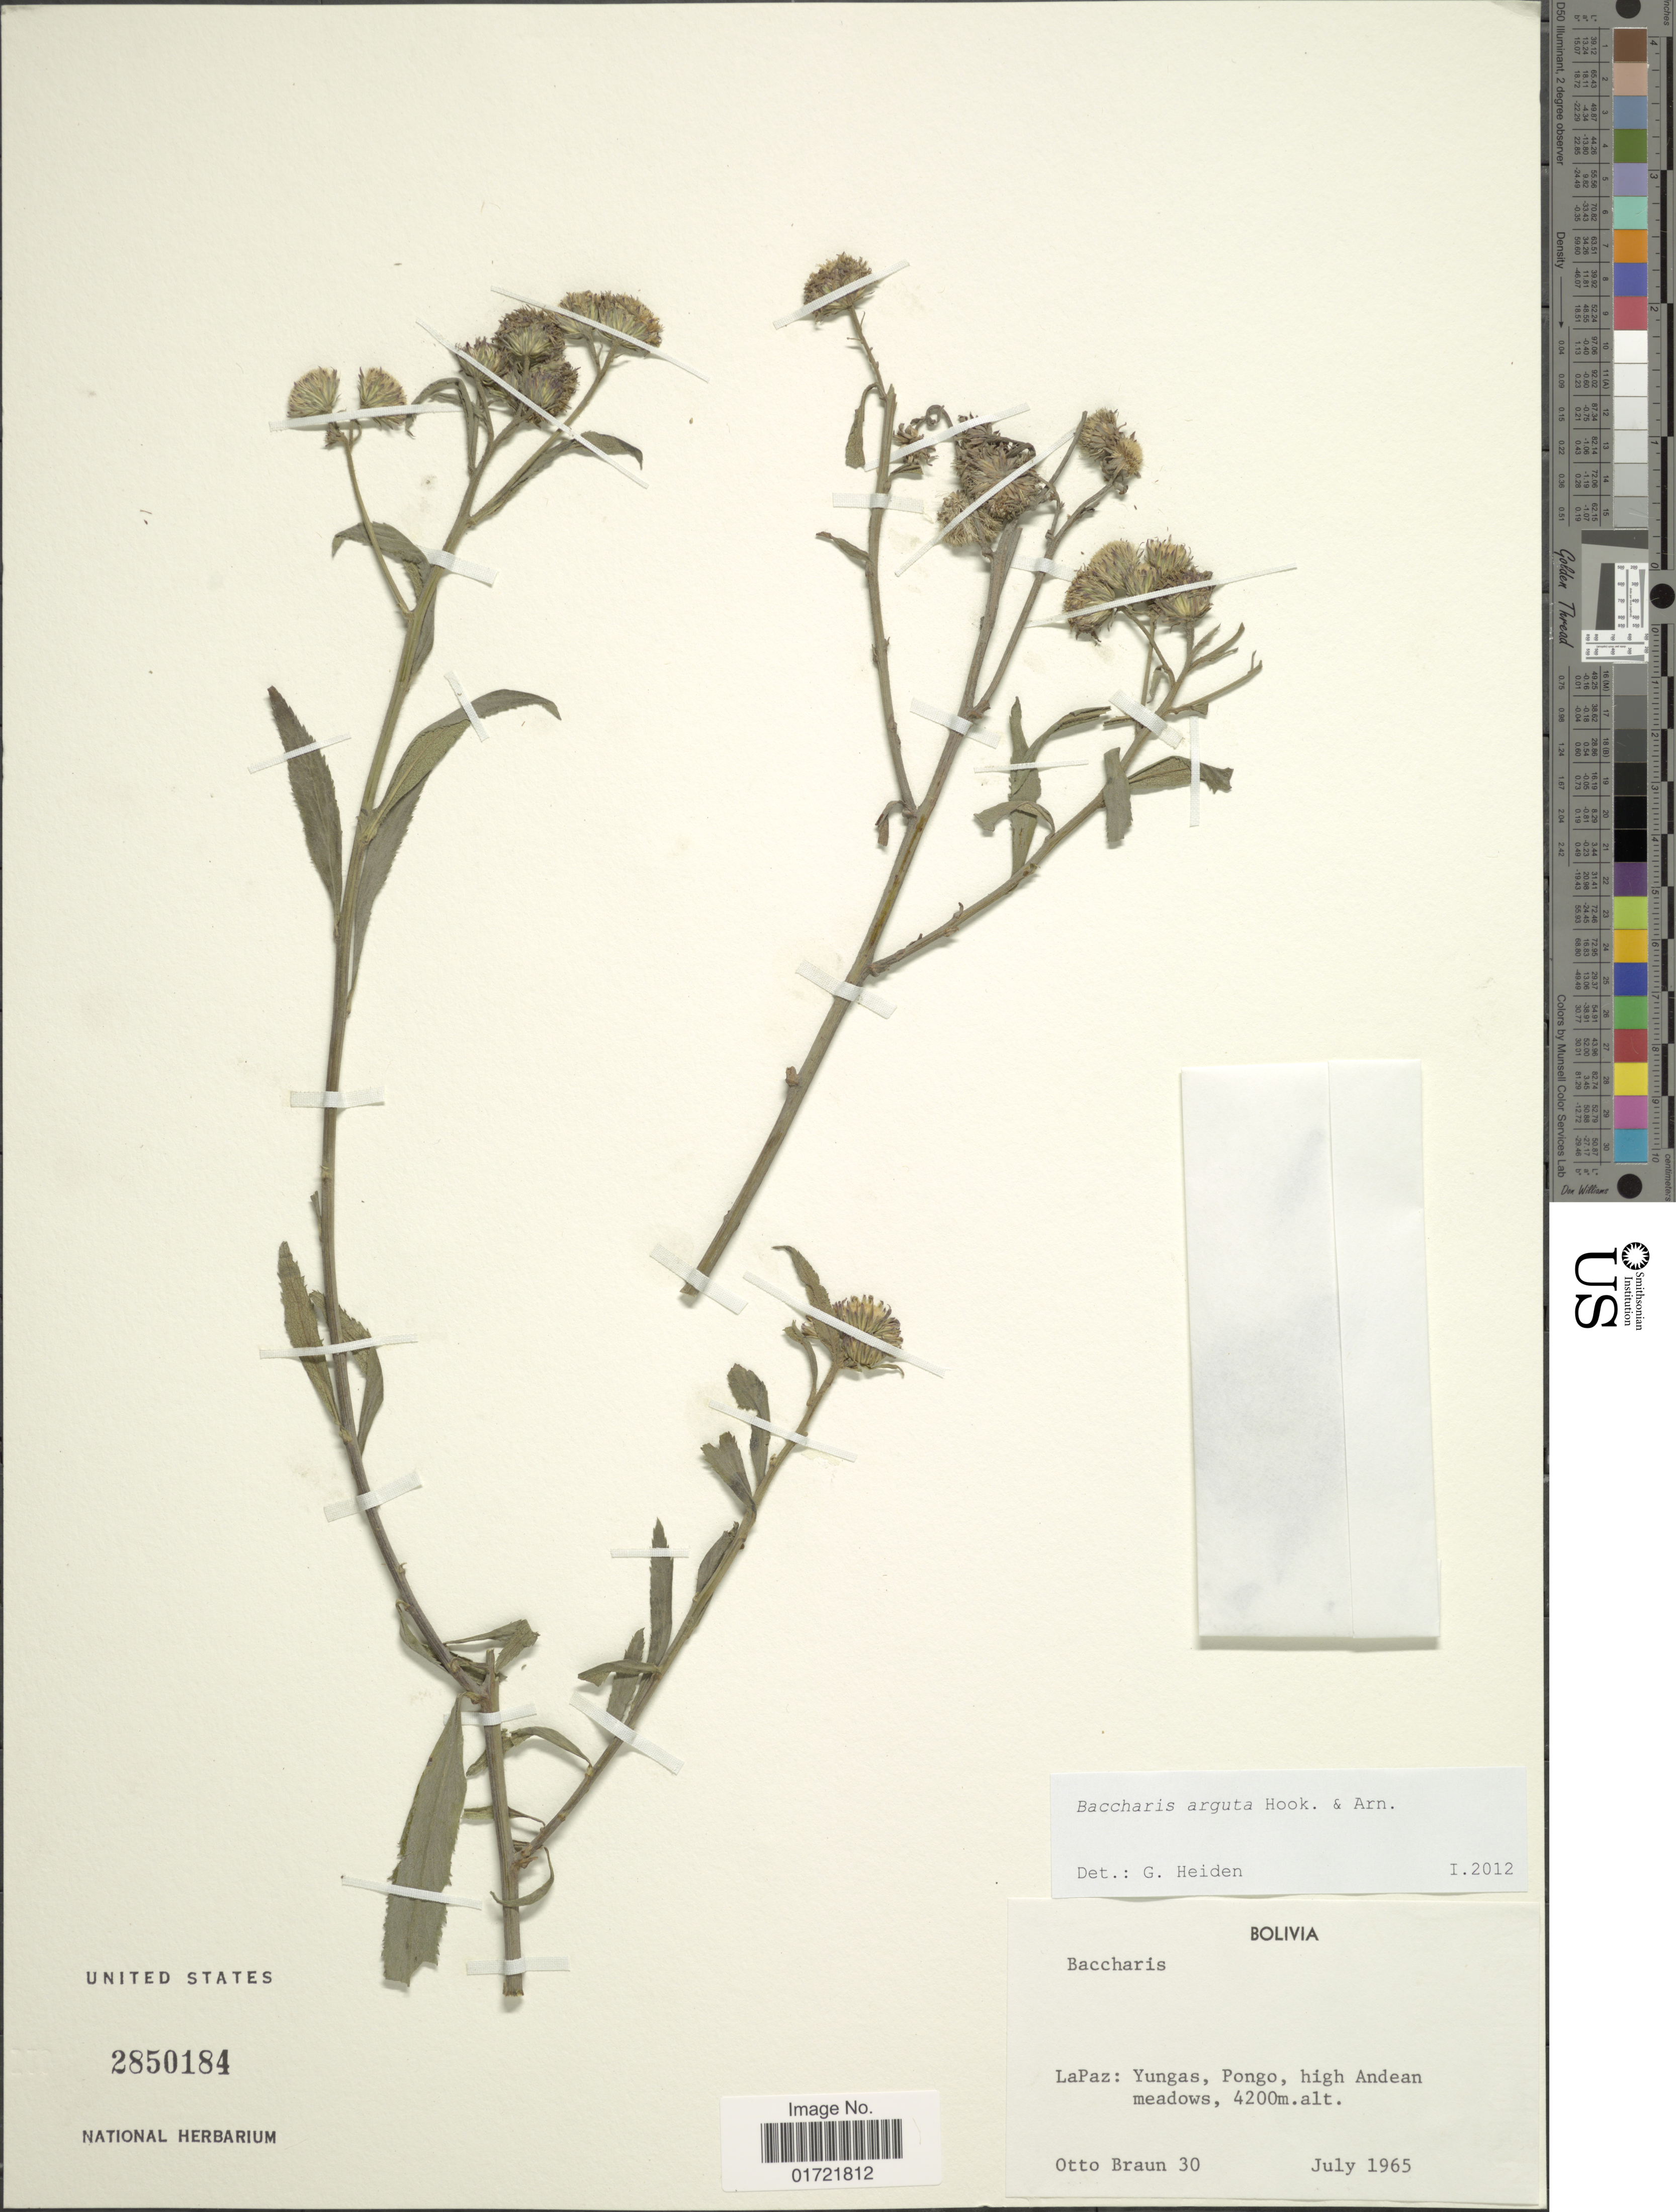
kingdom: Plantae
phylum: Tracheophyta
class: Magnoliopsida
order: Asterales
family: Asteraceae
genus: Baccharis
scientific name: Baccharis arguta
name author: Gillies ex Hook. & Arn.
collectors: O. Braun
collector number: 30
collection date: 1965-07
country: Bolivia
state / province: La Paz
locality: La Paz: Yungas, Pongo, high Andean meadows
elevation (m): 4200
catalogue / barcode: US 2850184